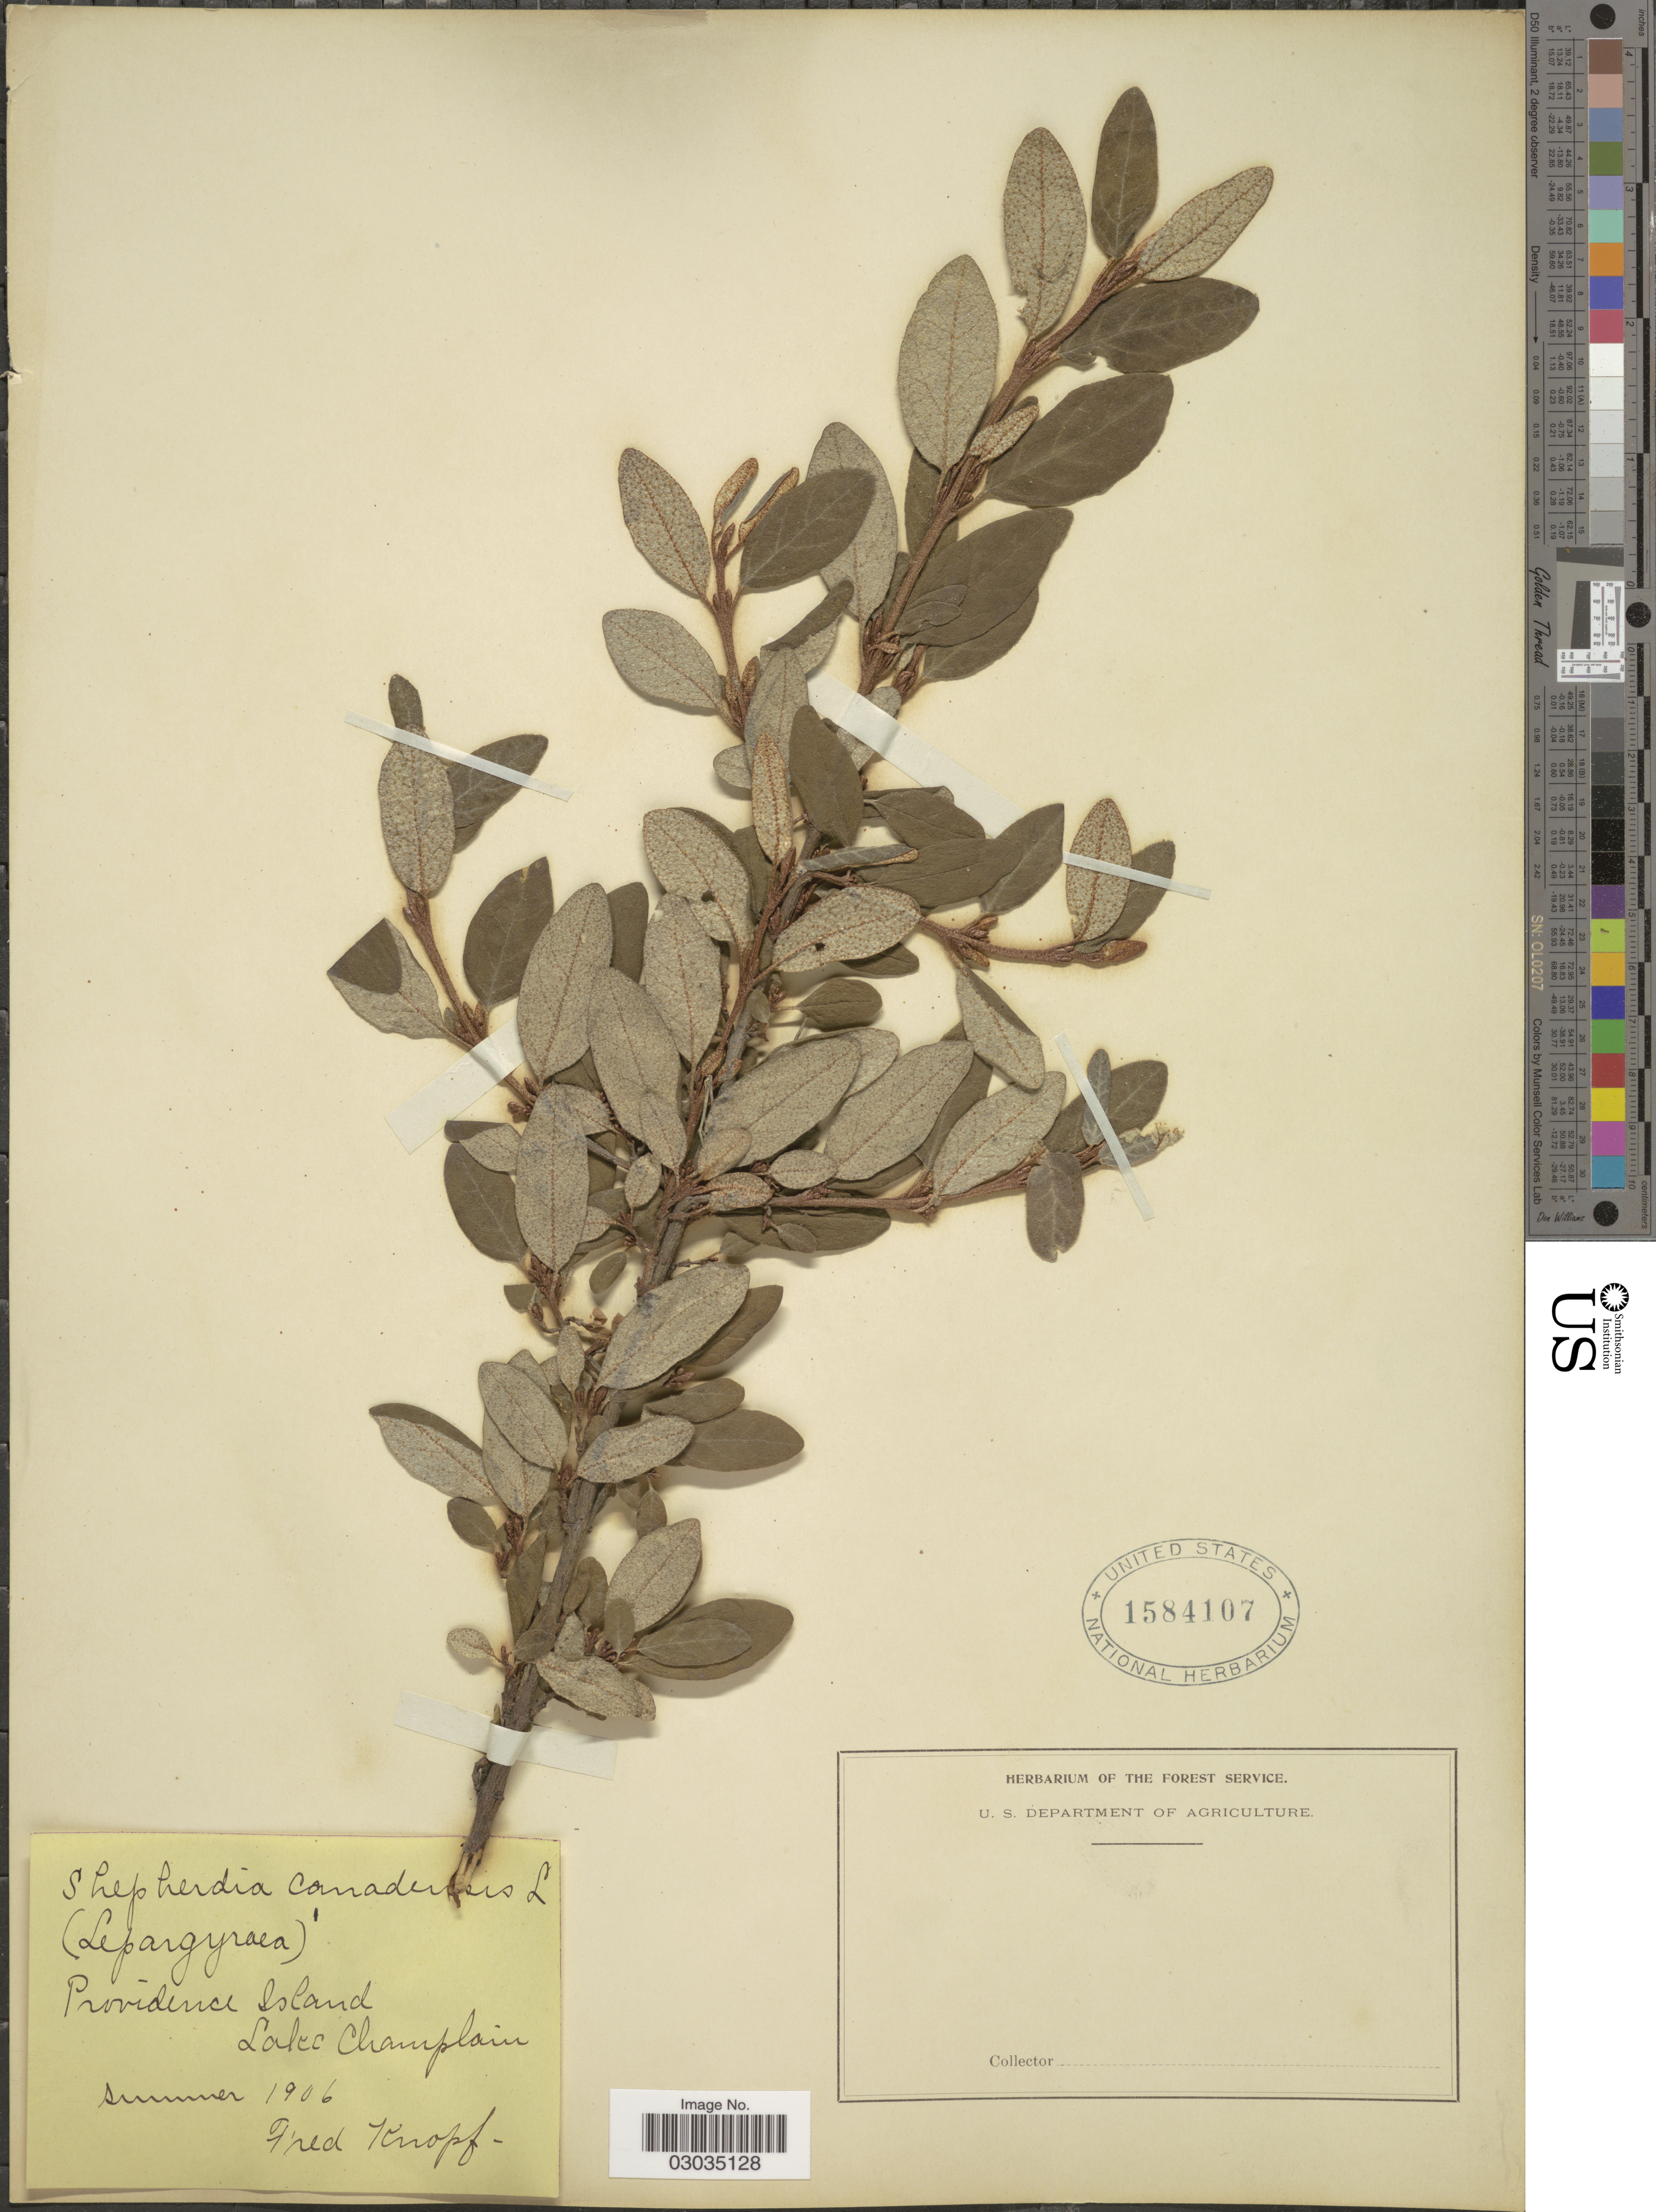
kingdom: Plantae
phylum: Tracheophyta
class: Magnoliopsida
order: Rosales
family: Elaeagnaceae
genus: Shepherdia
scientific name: Shepherdia canadensis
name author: (L.) Nutt.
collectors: F. Knopf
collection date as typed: summer 1906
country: United States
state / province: Vermont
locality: Providence Island, Lake Champlain.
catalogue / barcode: US 1584107